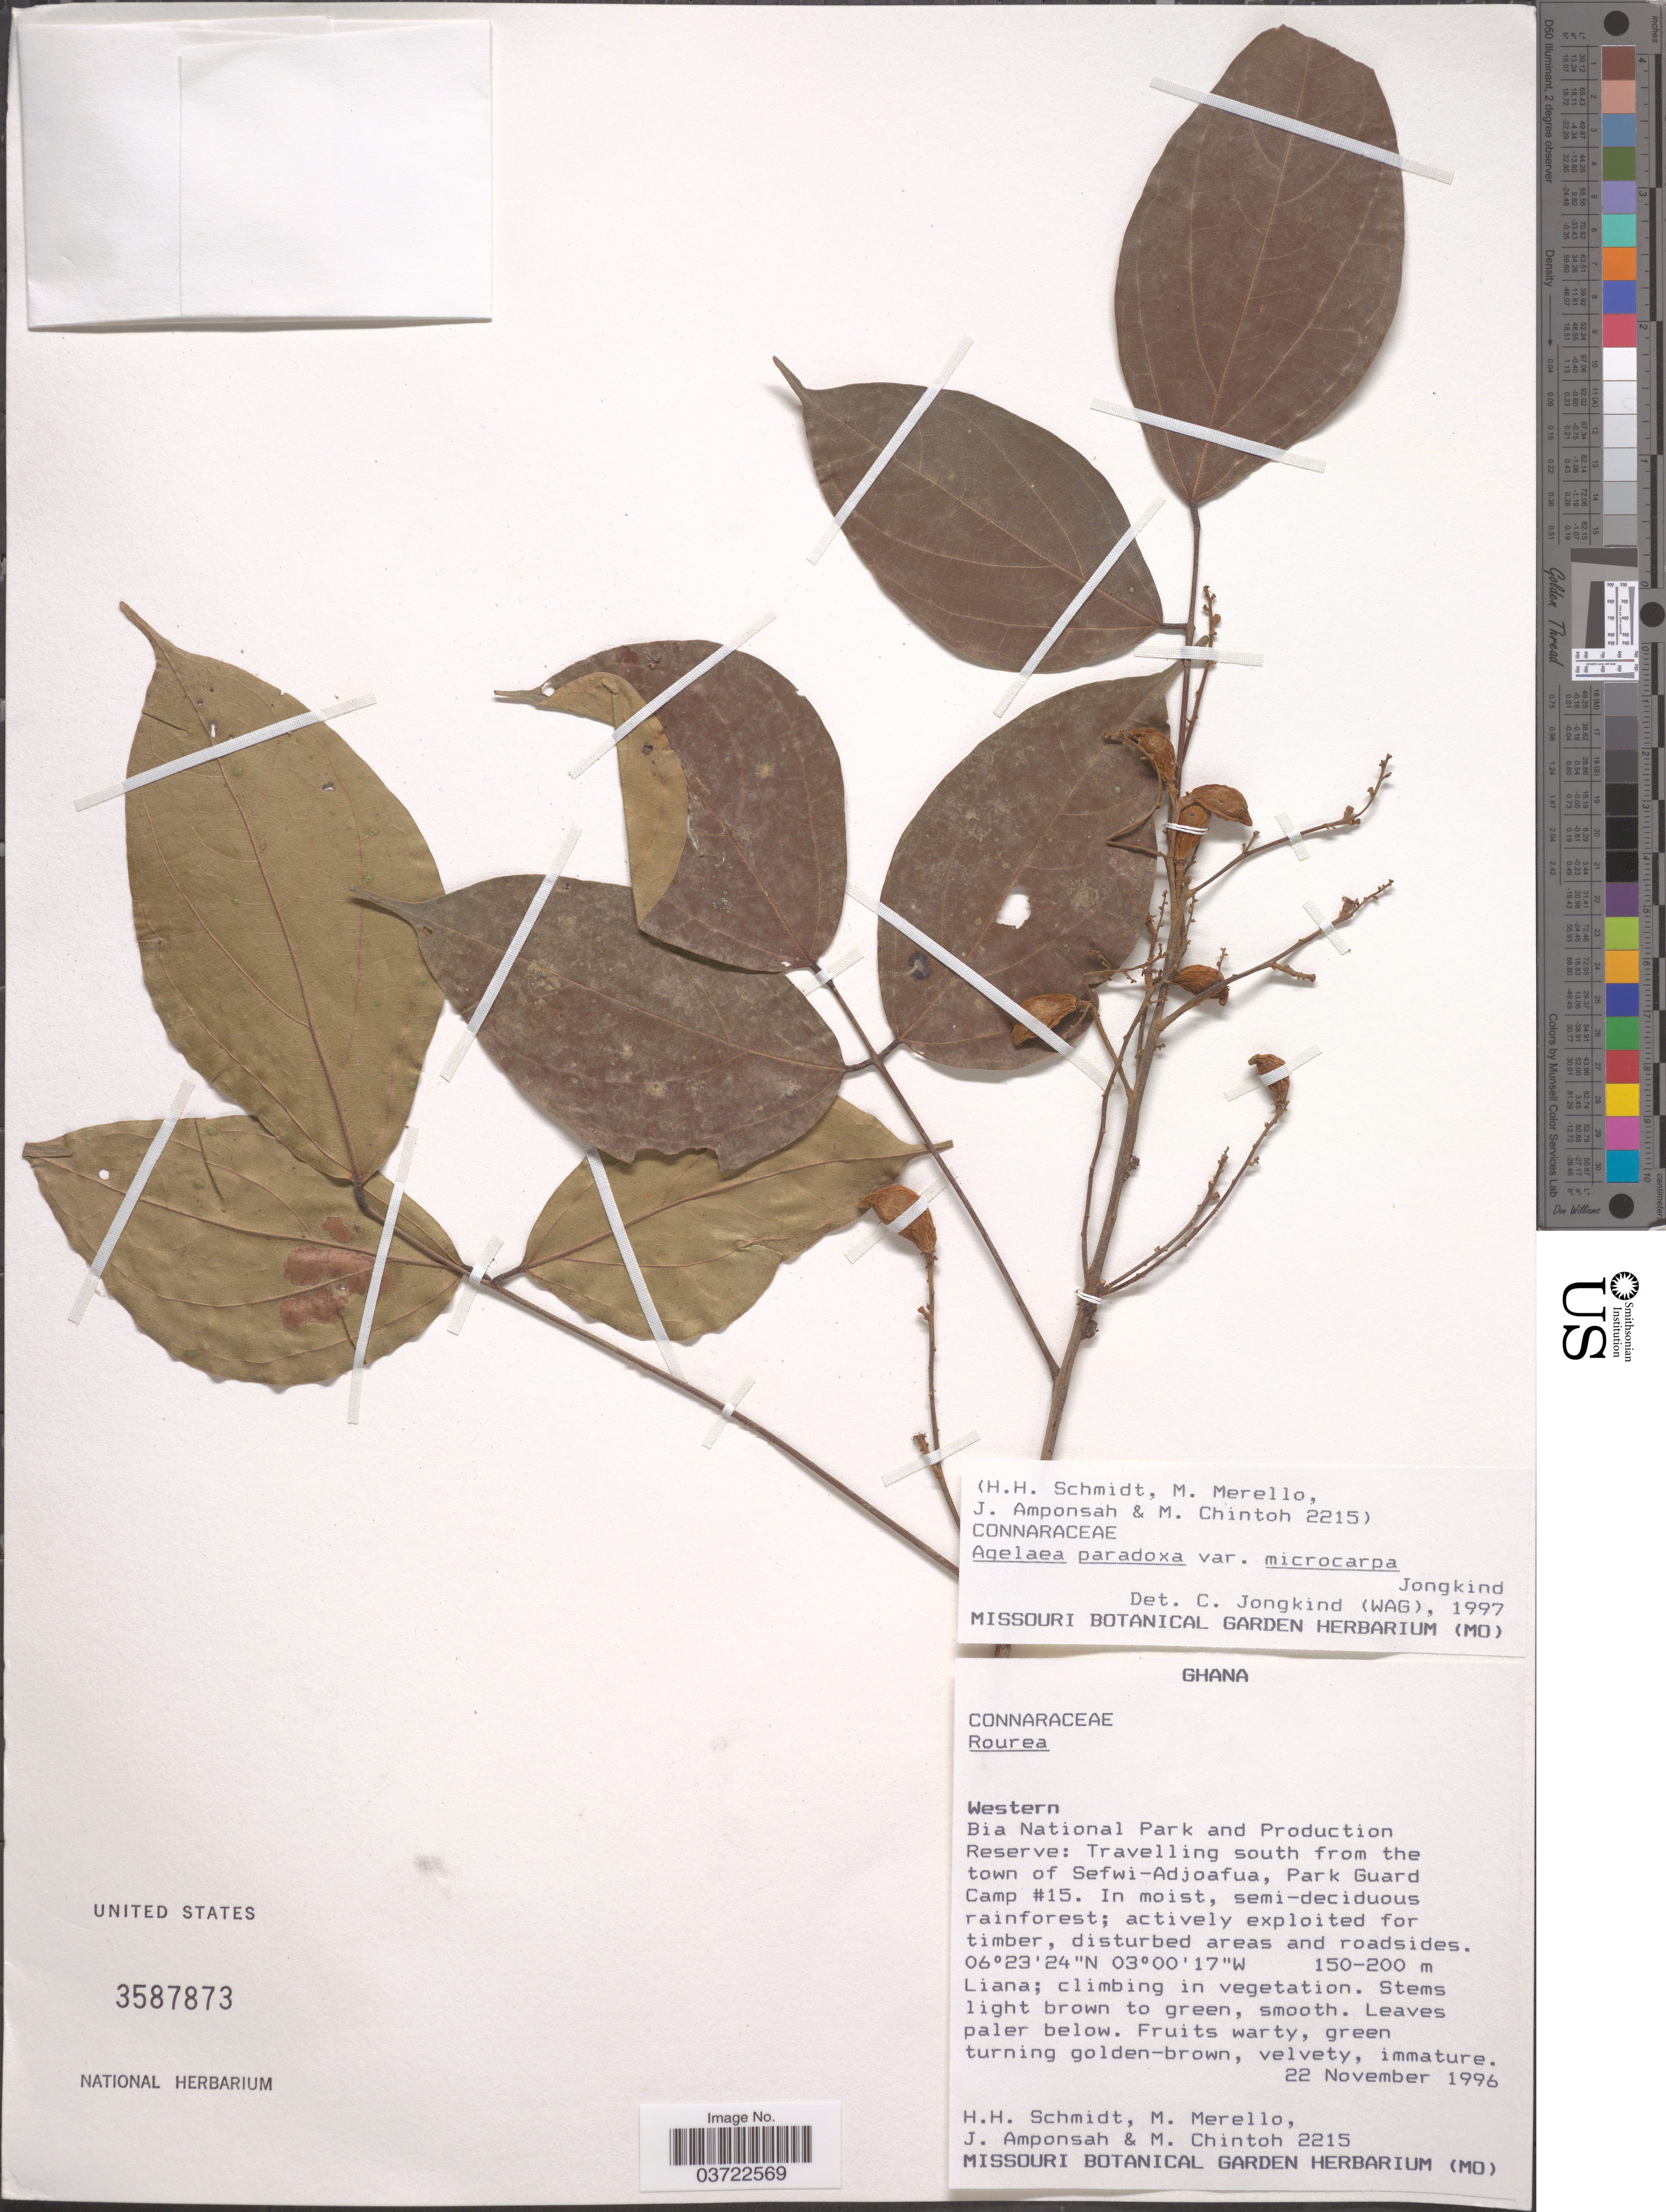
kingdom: Plantae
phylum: Tracheophyta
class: Magnoliopsida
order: Oxalidales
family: Connaraceae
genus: Agelaea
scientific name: Agelaea paradoxa var. microcarpa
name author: Jongkind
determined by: Jongkind, C. C. H.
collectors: H. H. Schmidt, M. Merello, J. Amponsah & M. Chintoh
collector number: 2215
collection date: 1996-11-22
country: Ghana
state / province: Western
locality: Bia National Park and Production Reserve: Travelling south from the town of Sefwi-Adjoafua, Park Guard Camp #15.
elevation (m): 150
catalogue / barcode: US 3587873